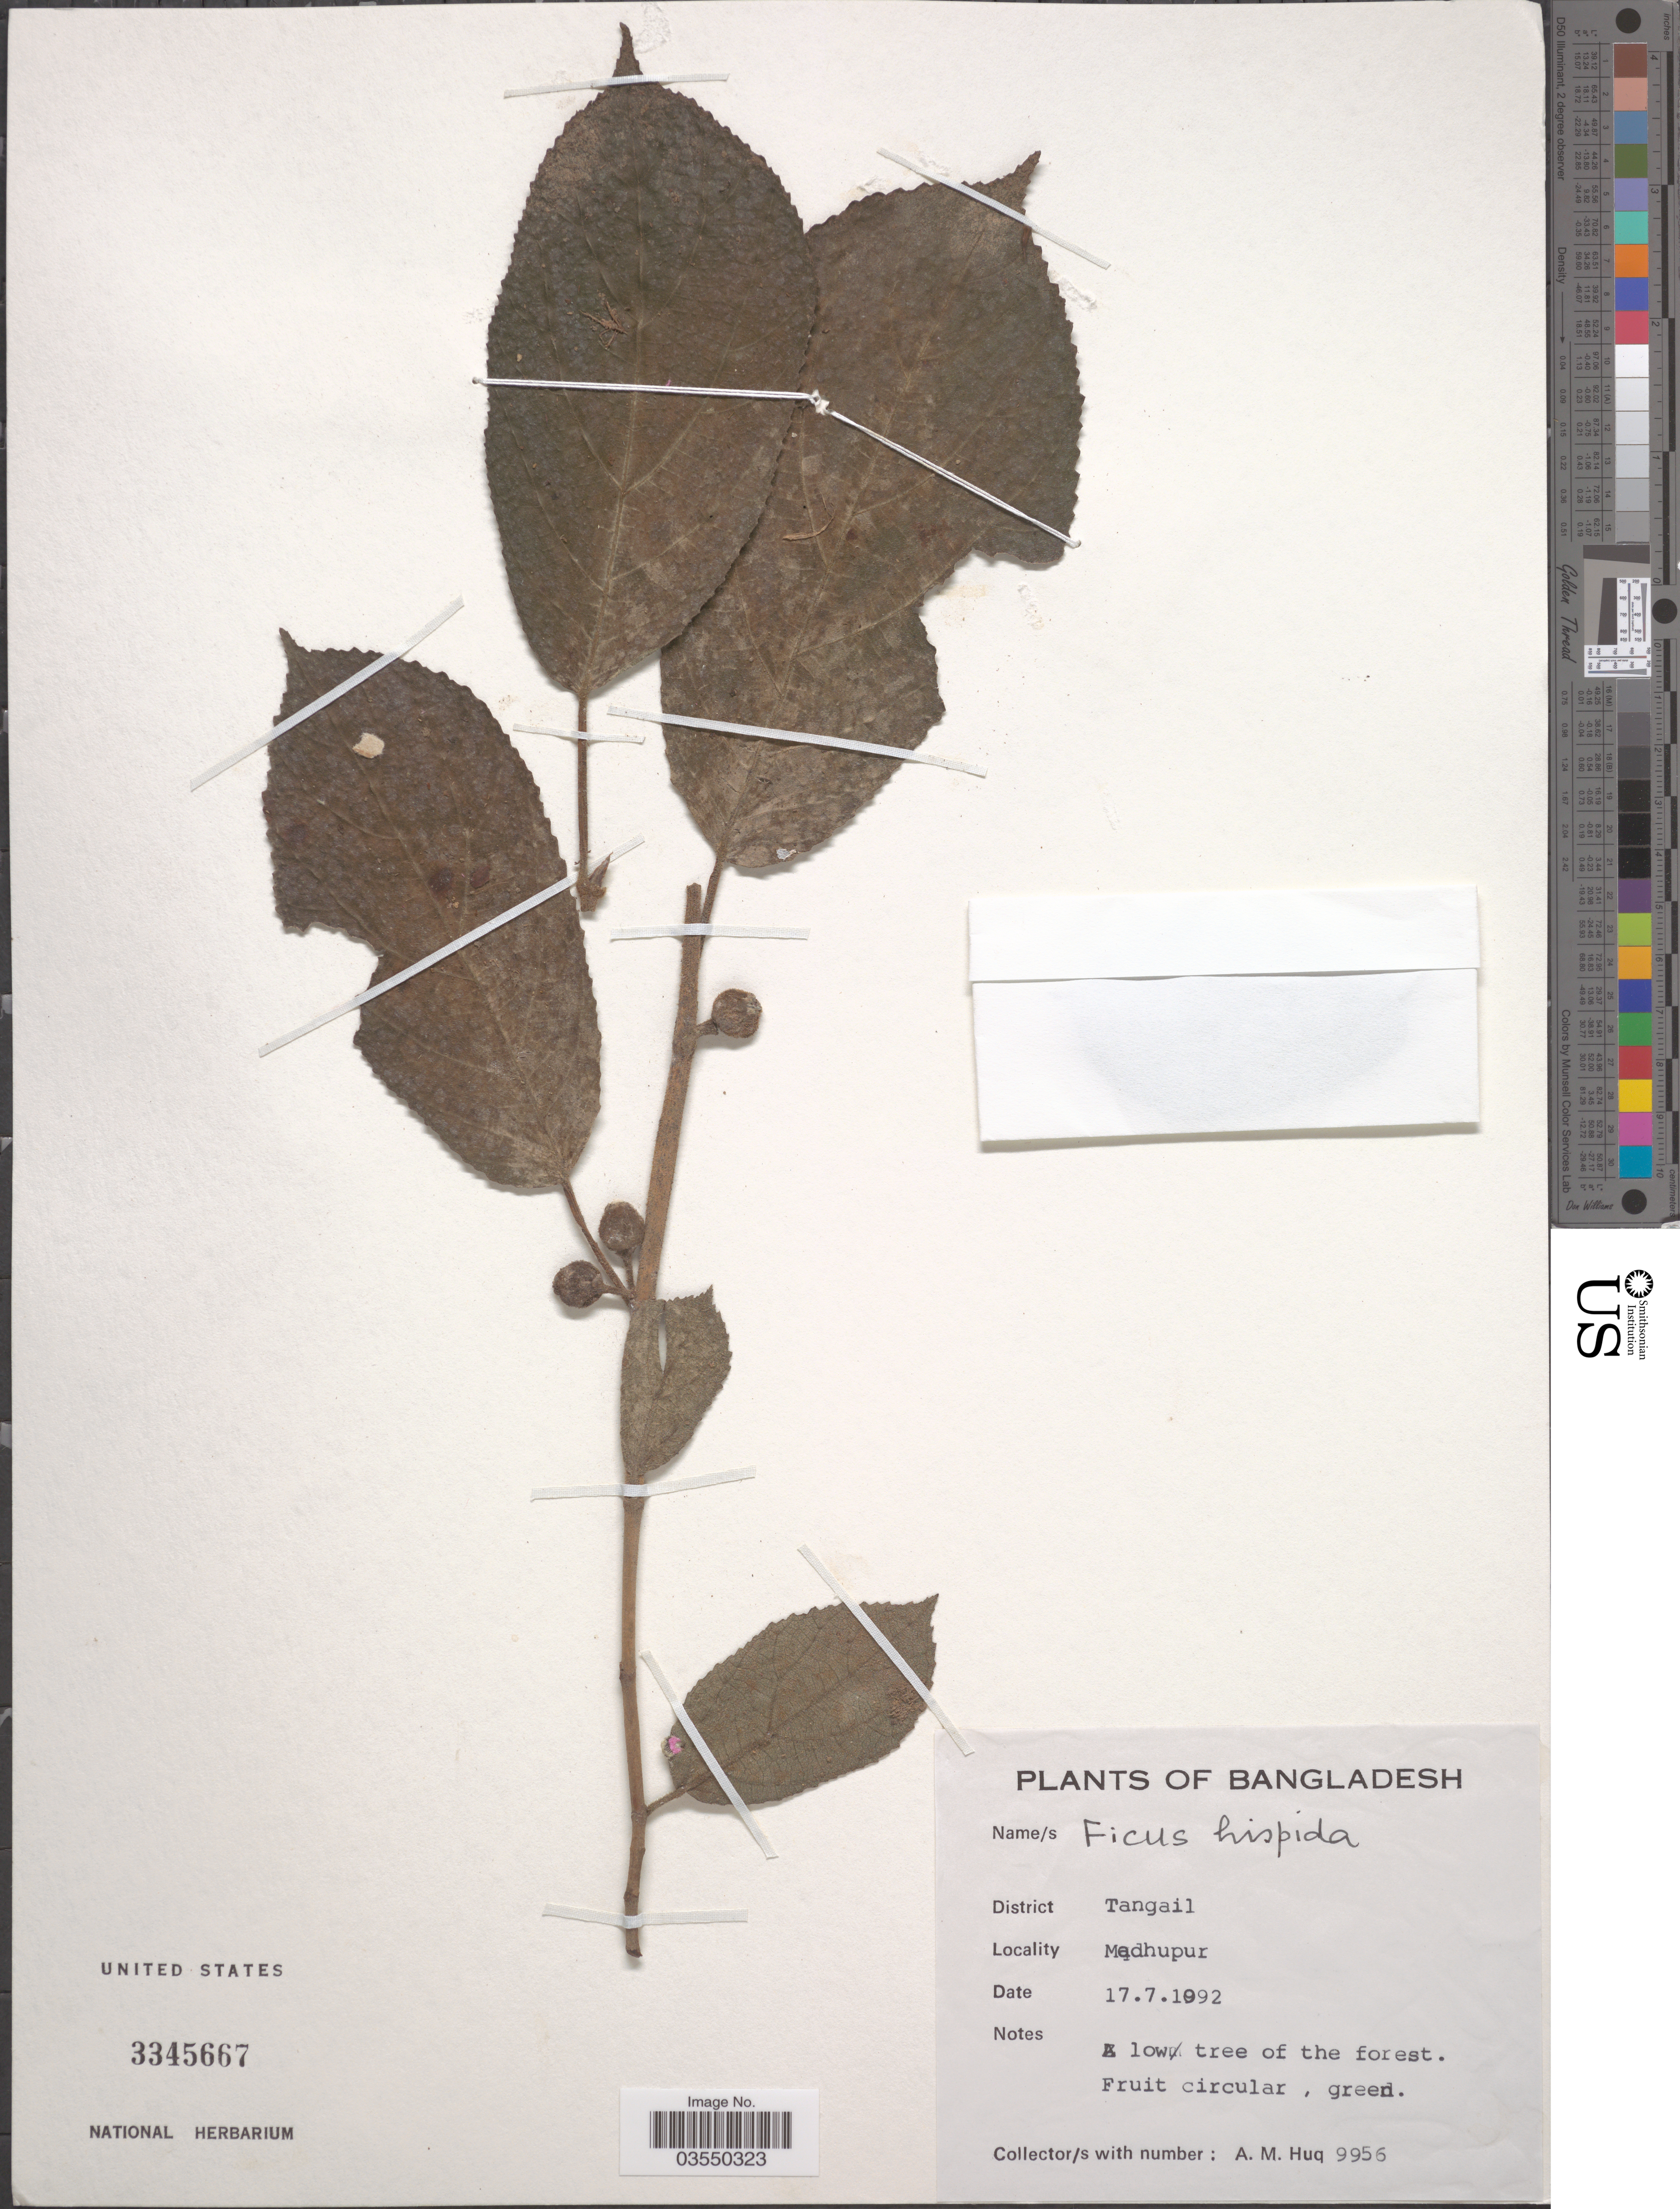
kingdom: Plantae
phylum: Tracheophyta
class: Magnoliopsida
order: Rosales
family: Moraceae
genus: Ficus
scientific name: Ficus hispida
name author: L. f.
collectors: A. M. Huq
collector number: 9956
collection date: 1992-07-17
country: Bangladesh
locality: District Tangail. Madhupur.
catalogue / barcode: US 3345667